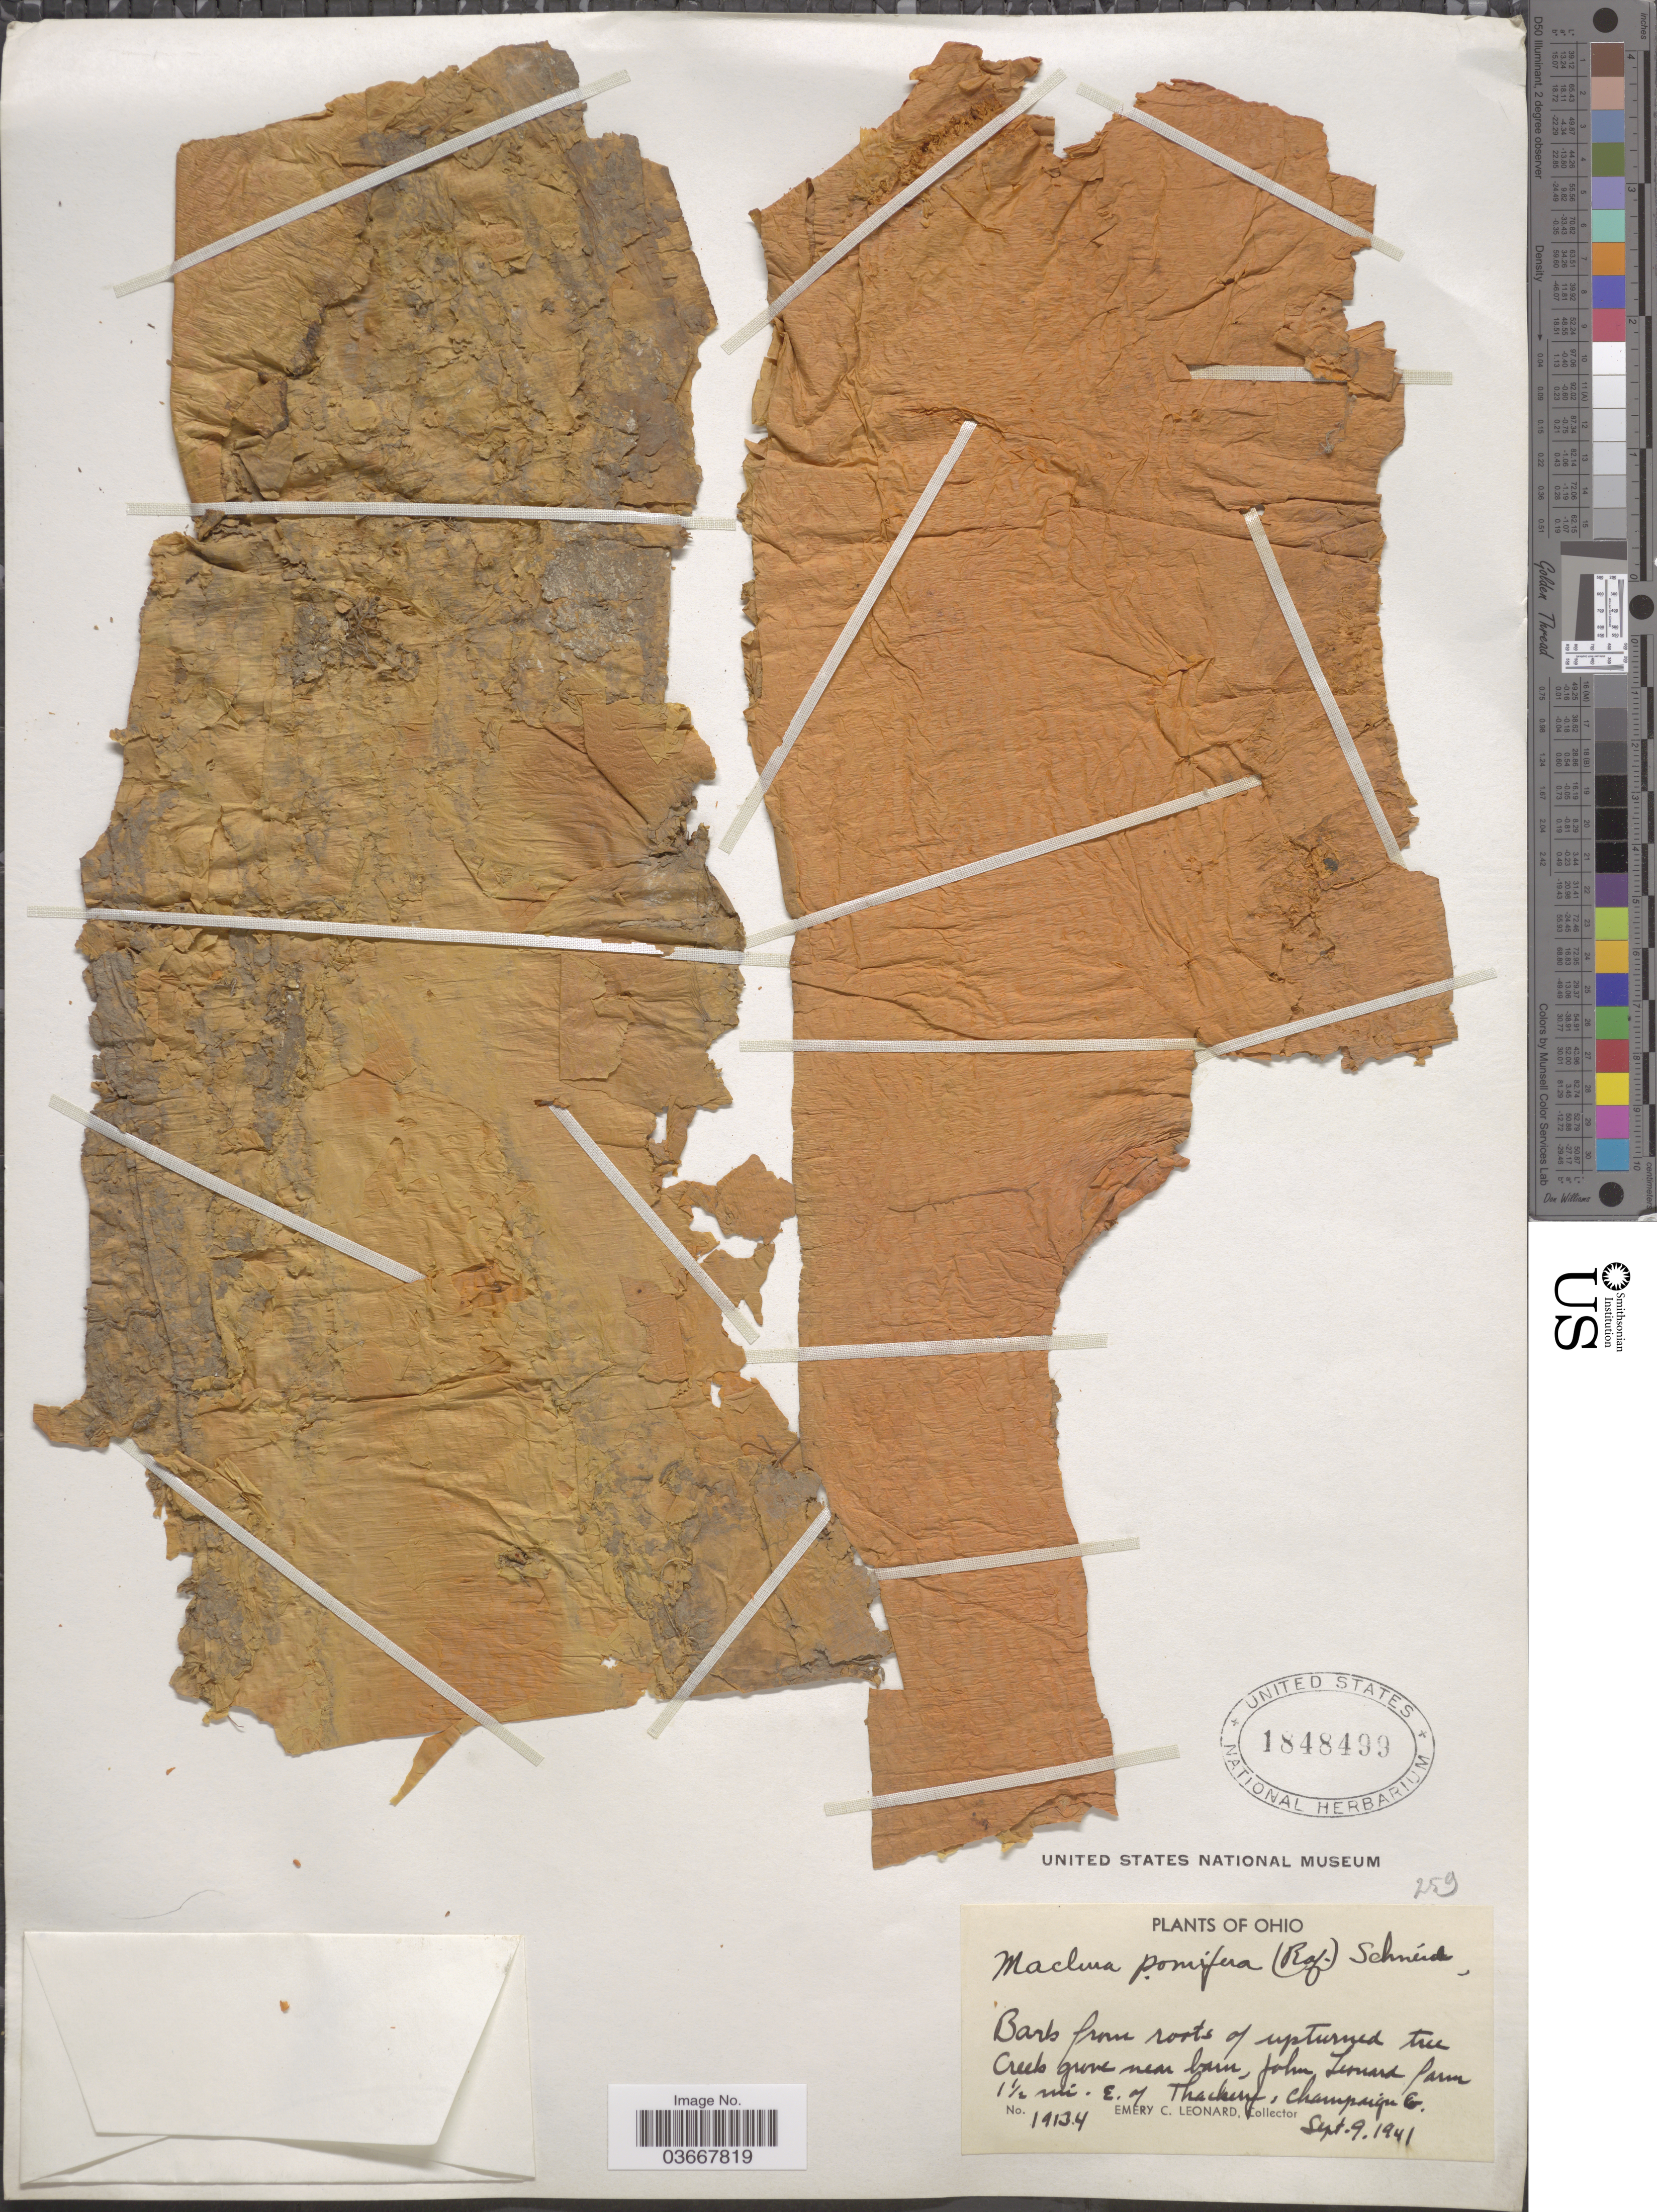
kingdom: Plantae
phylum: Tracheophyta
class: Magnoliopsida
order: Rosales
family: Moraceae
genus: Maclura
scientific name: Maclura pomifera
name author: (Raf.) C.K. Schneid.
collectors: E. C. Leonard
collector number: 19134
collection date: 1941-09-09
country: United States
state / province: Ohio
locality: Creek grove near barn, John Leonard farm 1½ mi. E. of Thackery, Champain Co.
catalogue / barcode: US 1848499